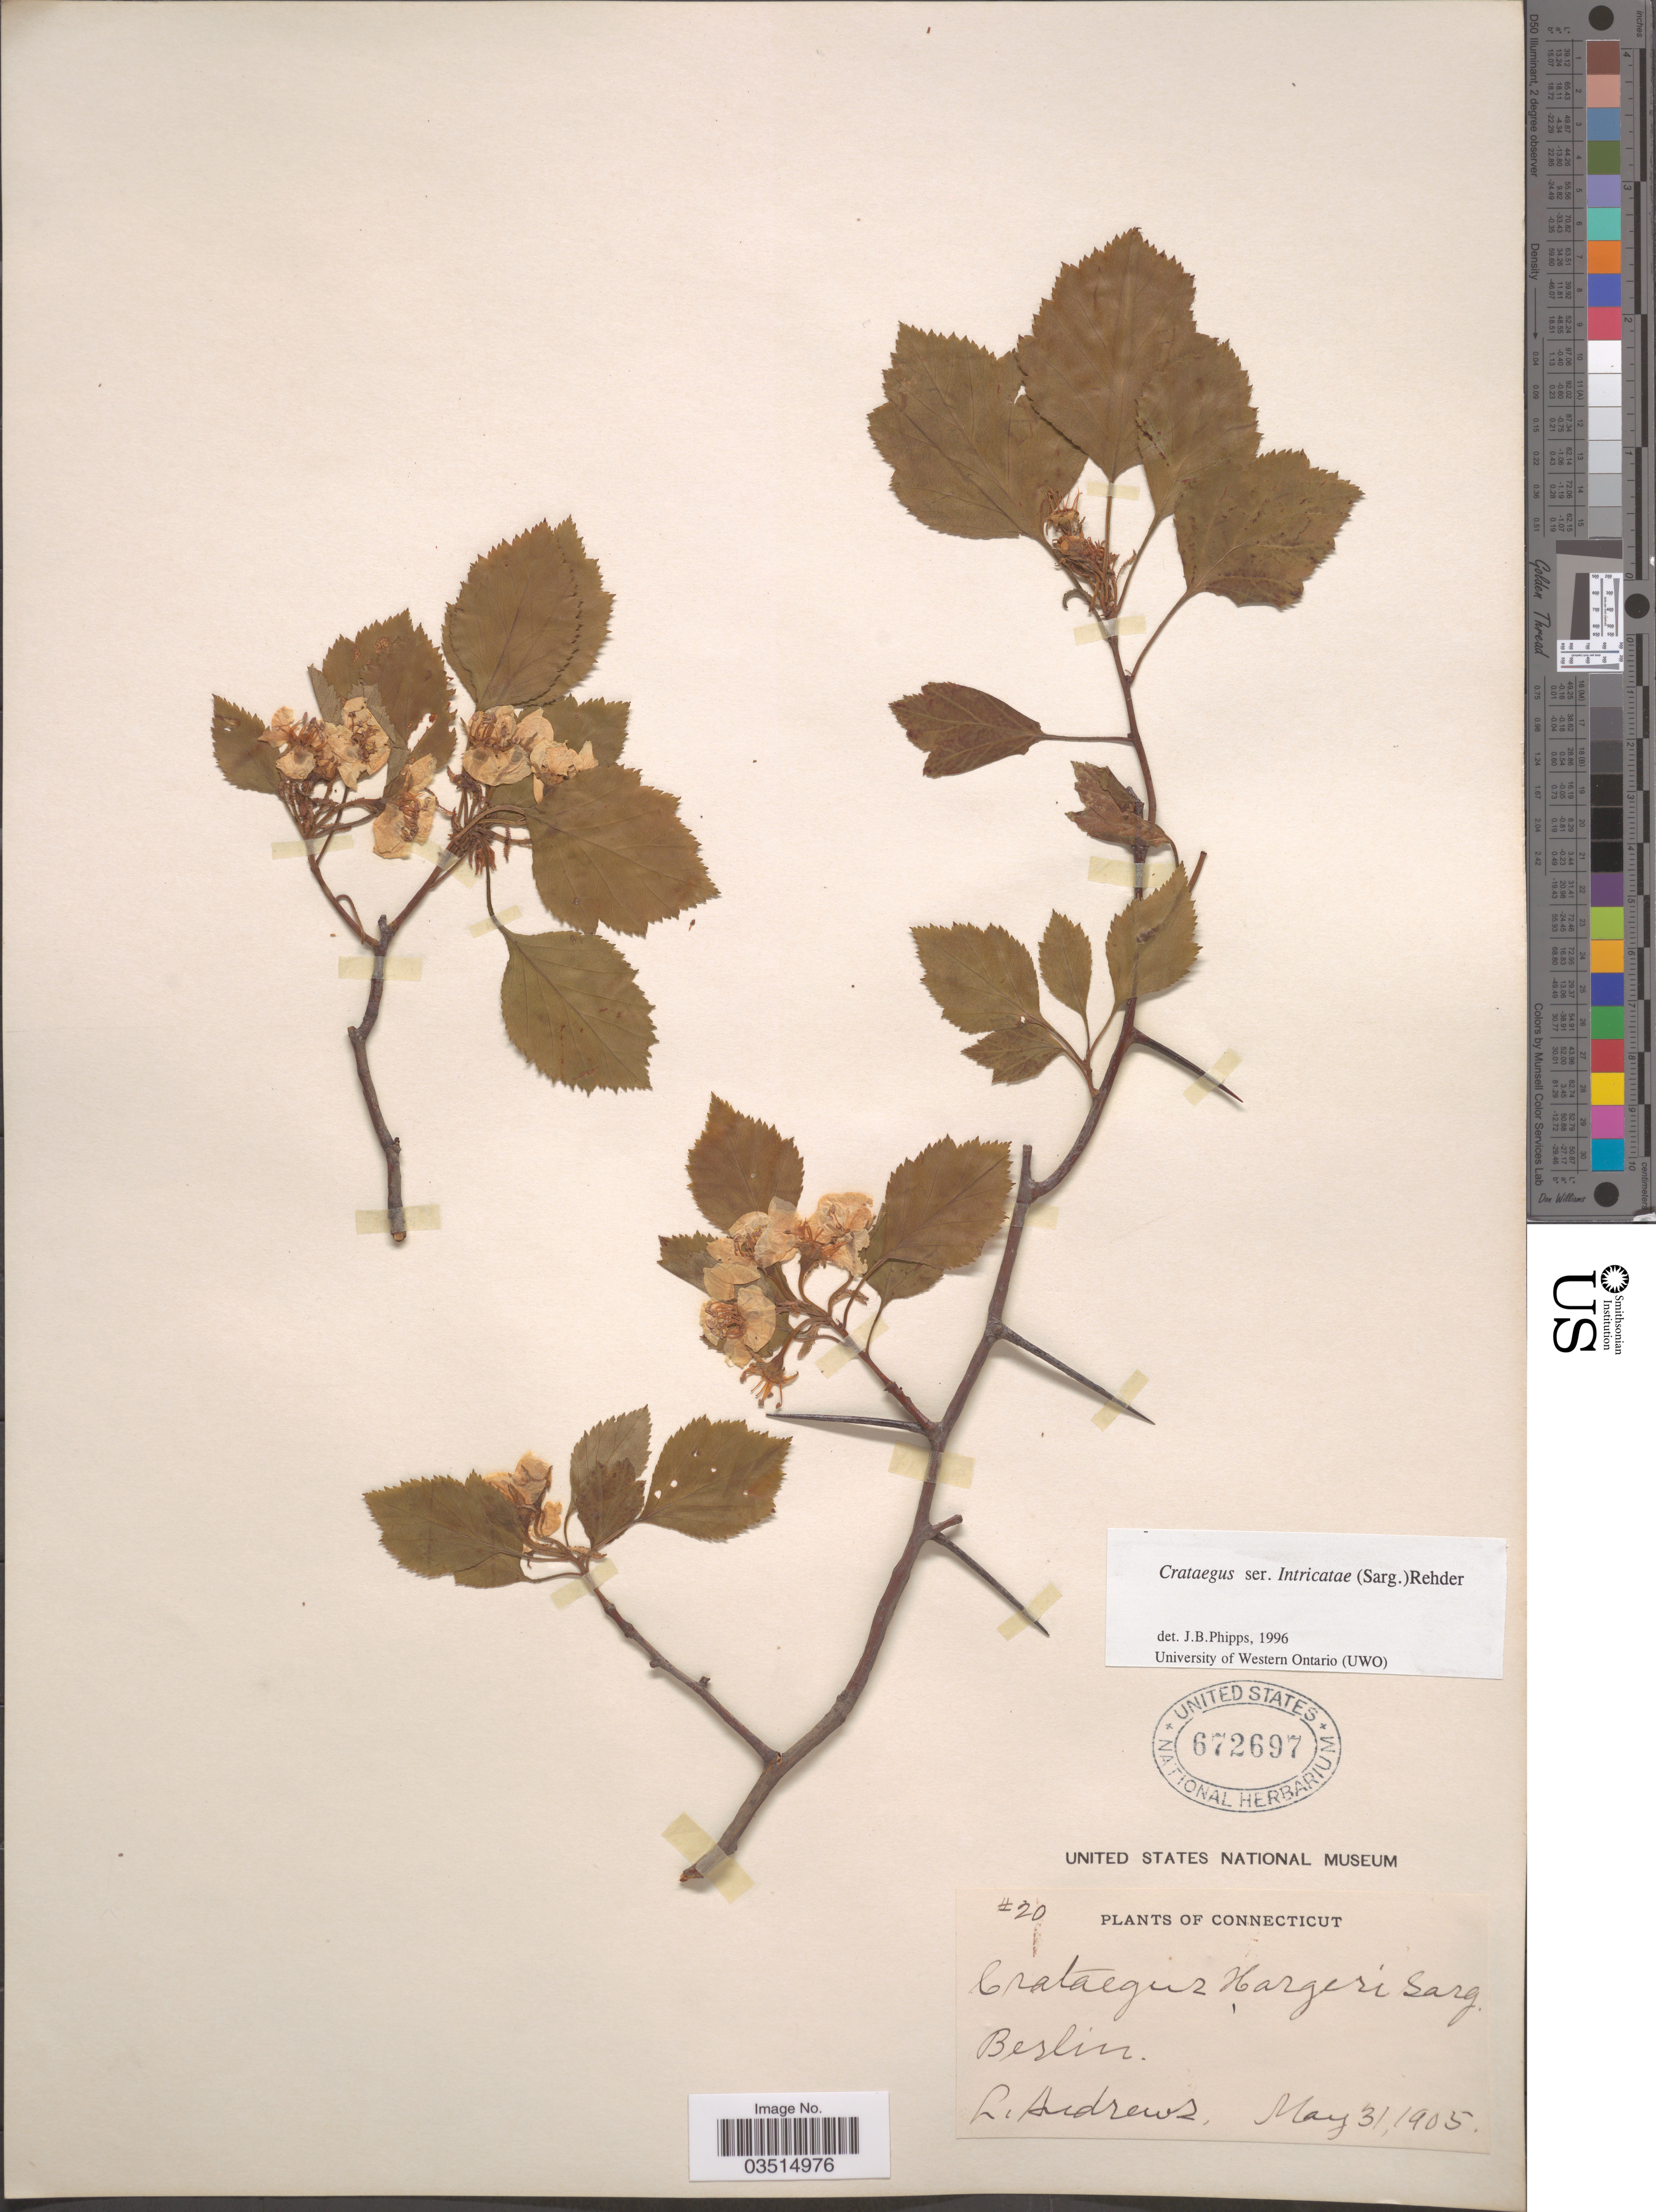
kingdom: Plantae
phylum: Tracheophyta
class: Magnoliopsida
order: Rosales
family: Rosaceae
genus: Crataegus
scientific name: Crataegus hargeri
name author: Sarg.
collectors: L. Andrews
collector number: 20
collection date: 1905-05-31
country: United States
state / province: Connecticut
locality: Berlin.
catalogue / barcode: US 672697